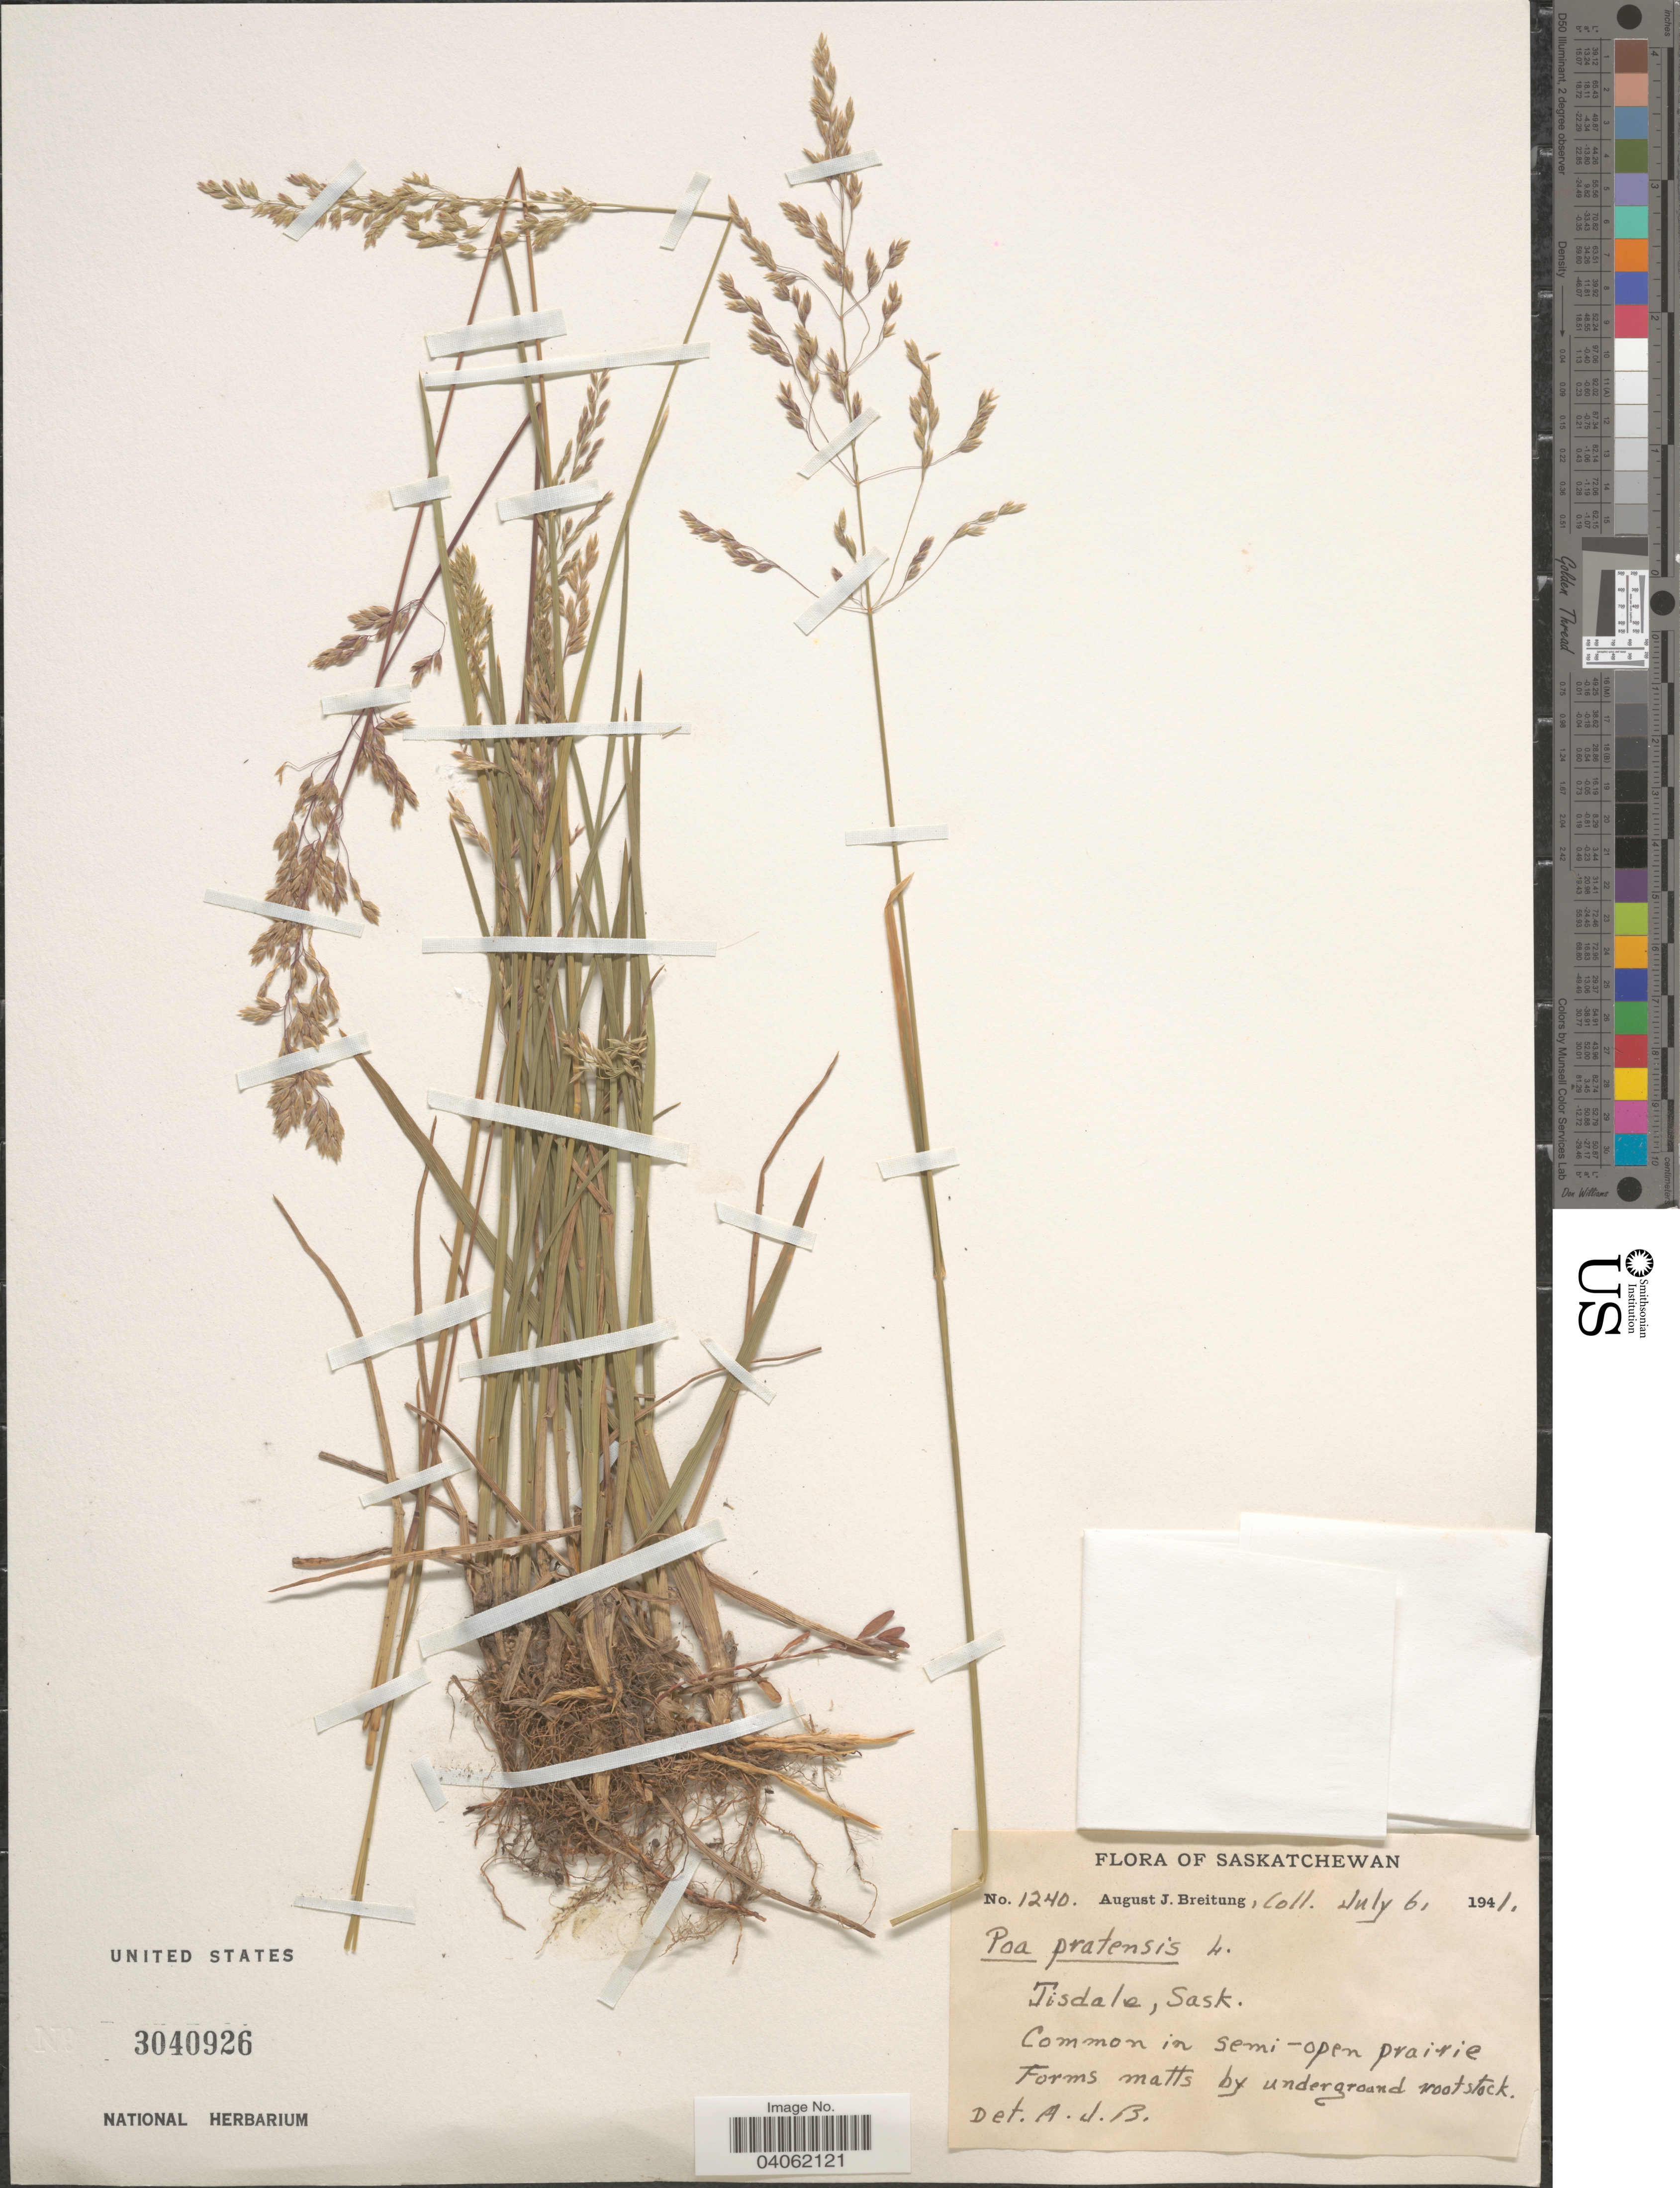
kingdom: Plantae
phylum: Tracheophyta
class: Liliopsida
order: Poales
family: Poaceae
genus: Poa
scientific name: Poa pratensis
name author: L.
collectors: A. Breitung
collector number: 1240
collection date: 1941-07-06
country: Canada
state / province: Saskatchewan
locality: Tisdale, In Semi-open prairie. Forms matts by underground rootstock.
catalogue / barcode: US 3040926